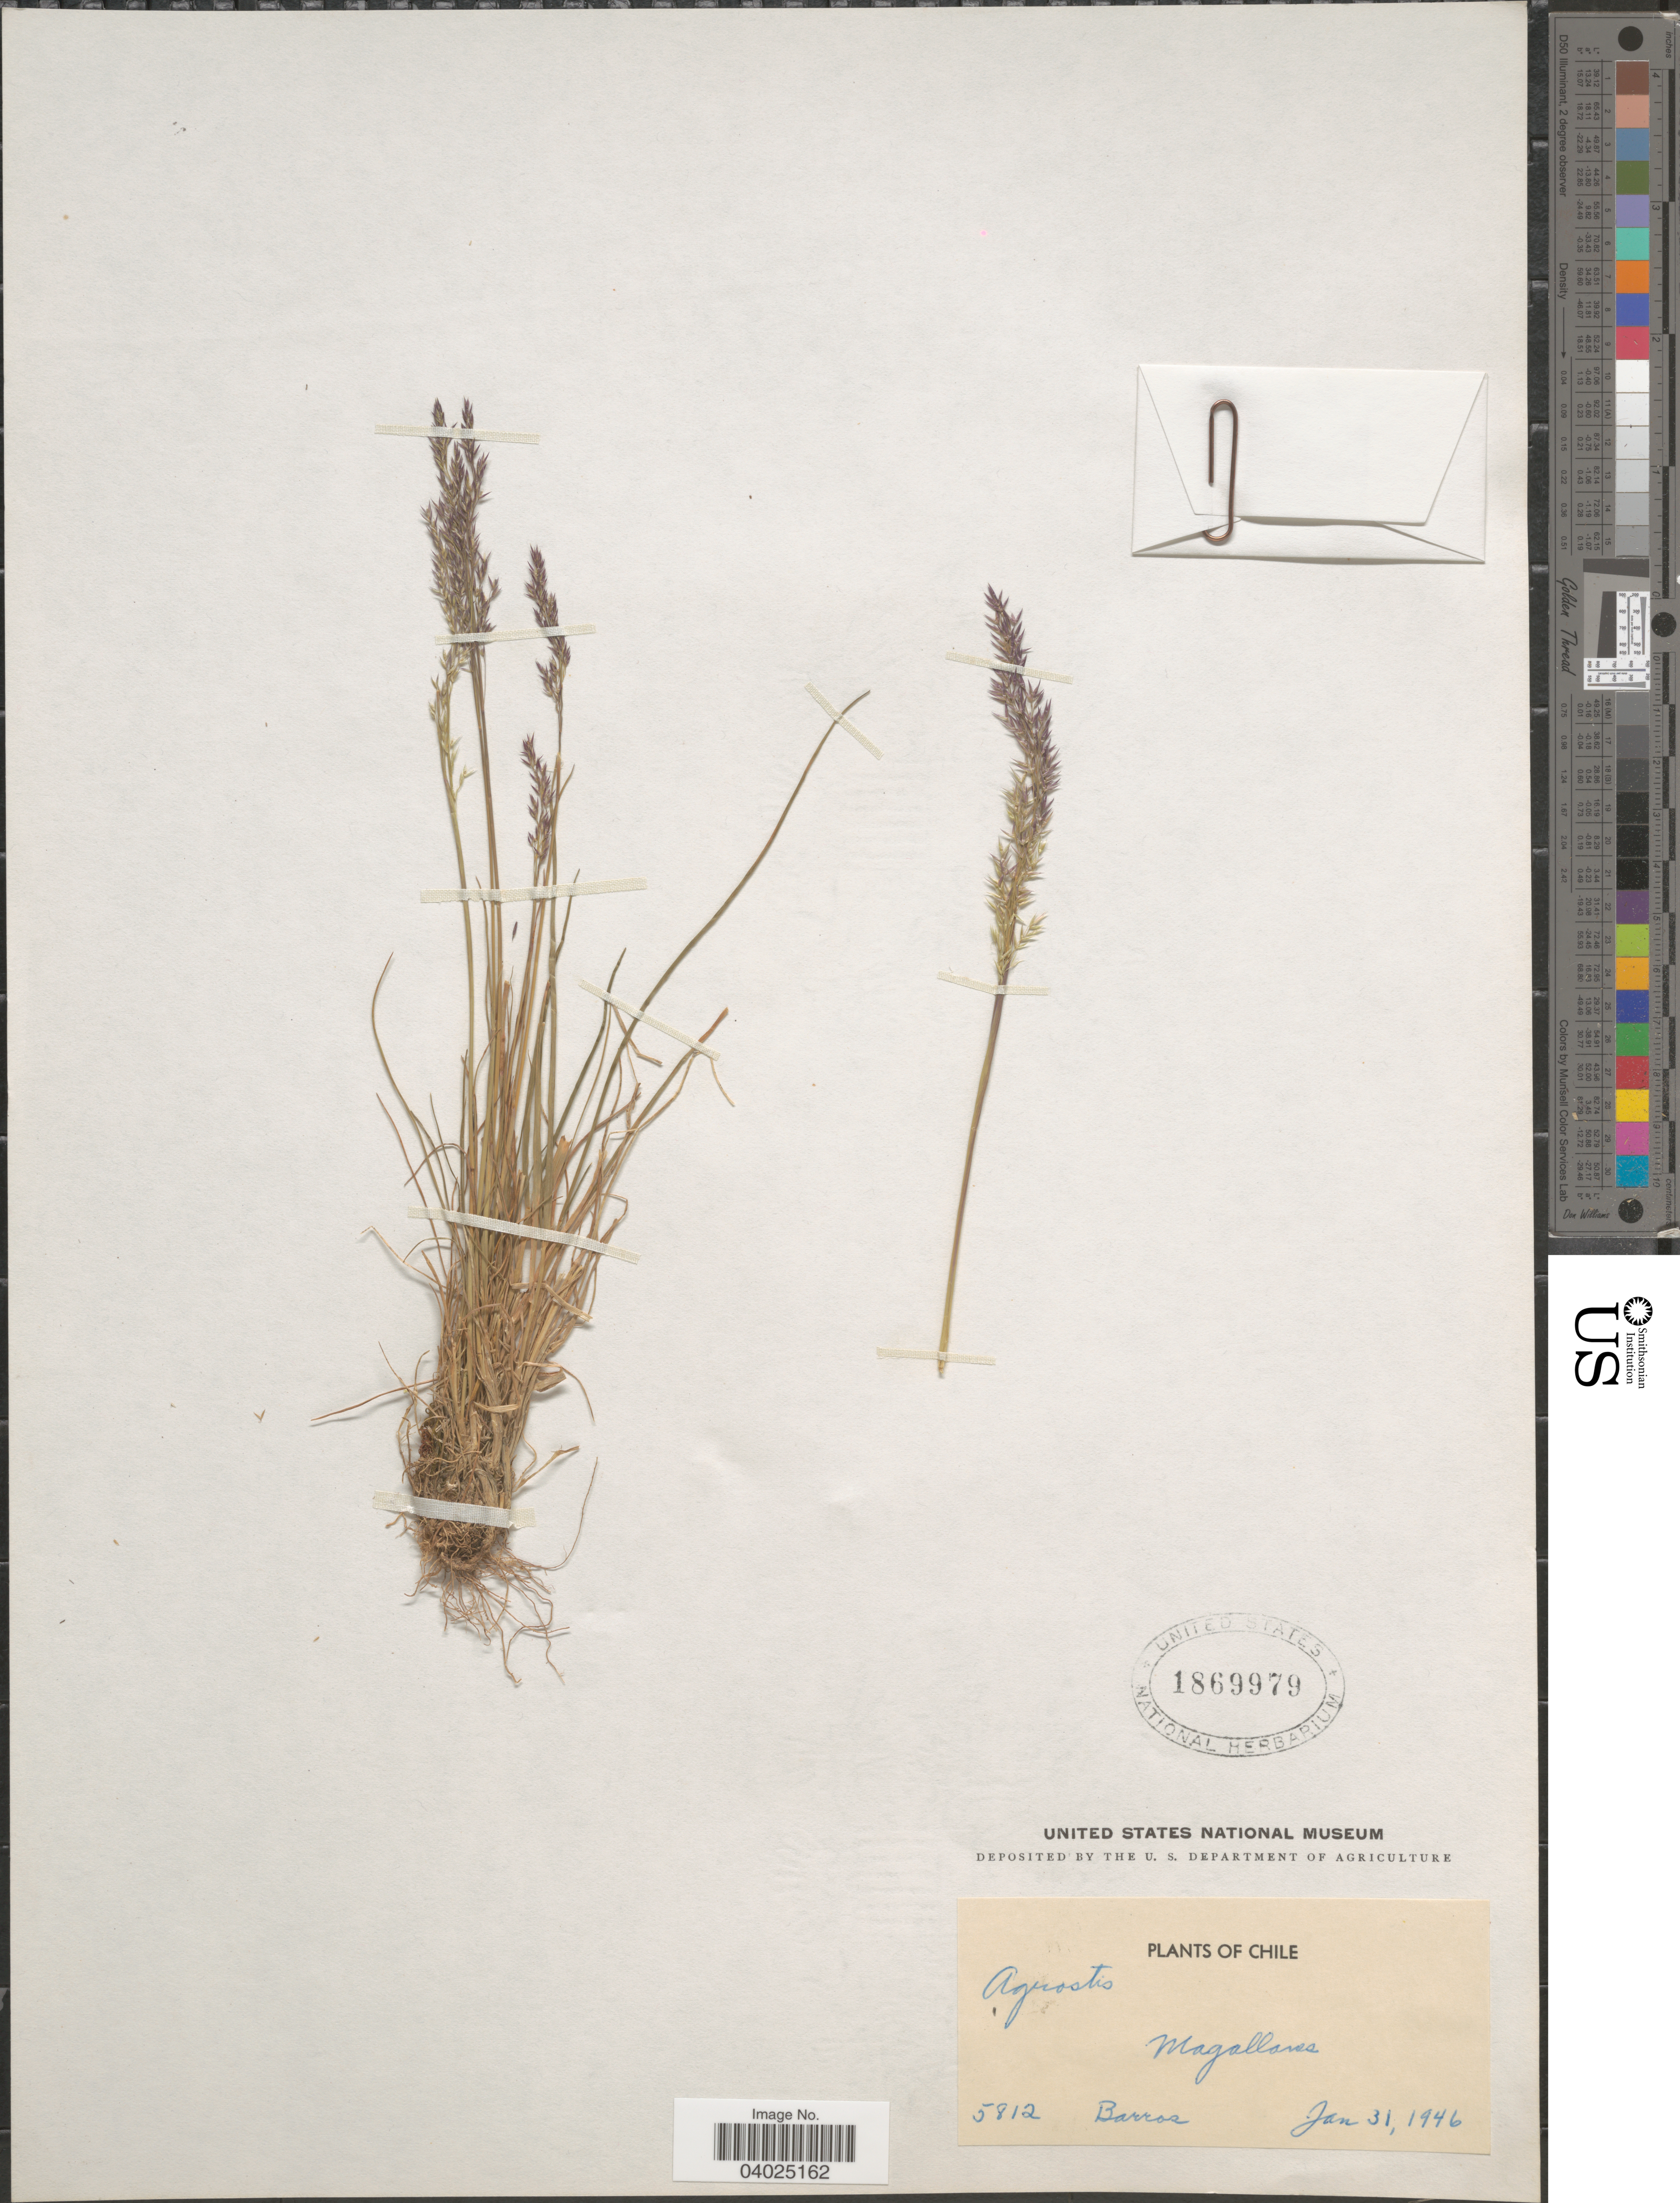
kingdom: Plantae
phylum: Tracheophyta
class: Liliopsida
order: Poales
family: Poaceae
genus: Agrostis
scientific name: Agrostis sp.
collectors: Barros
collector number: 5812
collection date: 1946-01-31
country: Chile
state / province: Magallanes y de la Antártica Chilena (XII)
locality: Magallanes.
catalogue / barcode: US 1869979